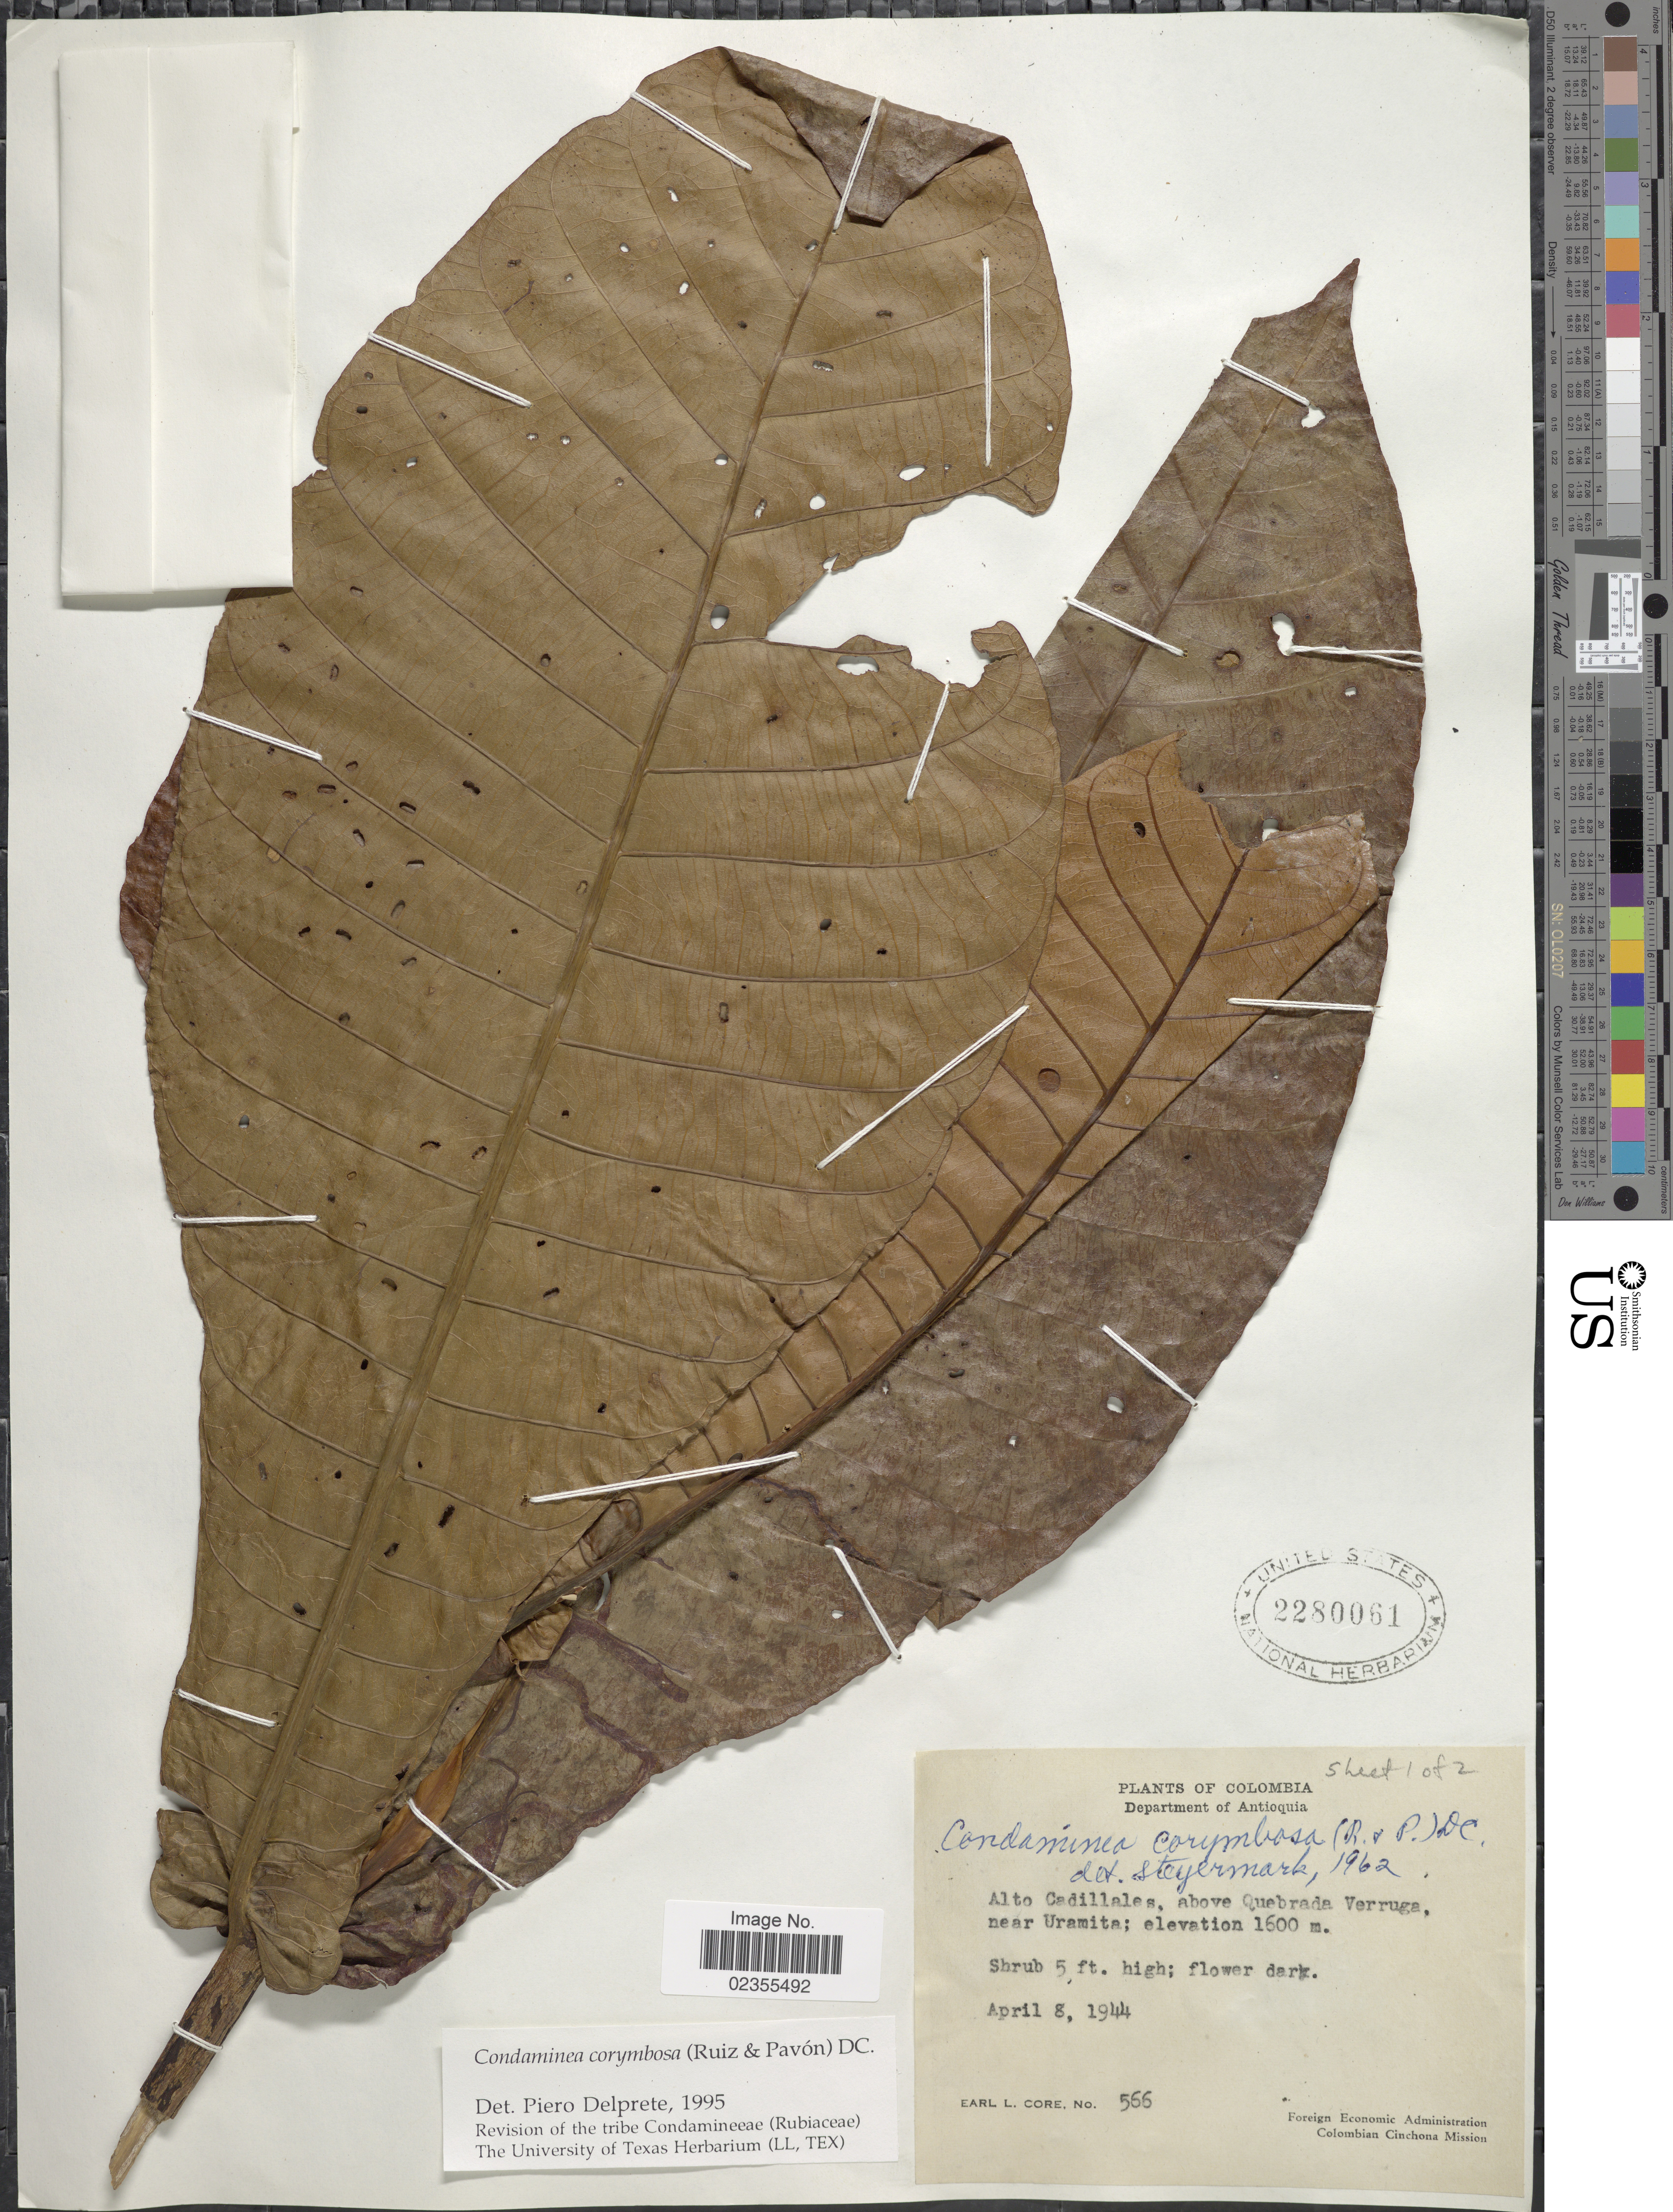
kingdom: Plantae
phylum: Tracheophyta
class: Magnoliopsida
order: Gentianales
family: Rubiaceae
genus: Condaminea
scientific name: Condaminea corymbosa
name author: (Ruiz & Pav.) DC.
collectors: E. L. Core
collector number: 566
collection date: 1944-04-08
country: Colombia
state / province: Antioquia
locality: Alto Cadillales, above Quebrada Verruga, near Uramita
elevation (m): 1600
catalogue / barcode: US 2280061